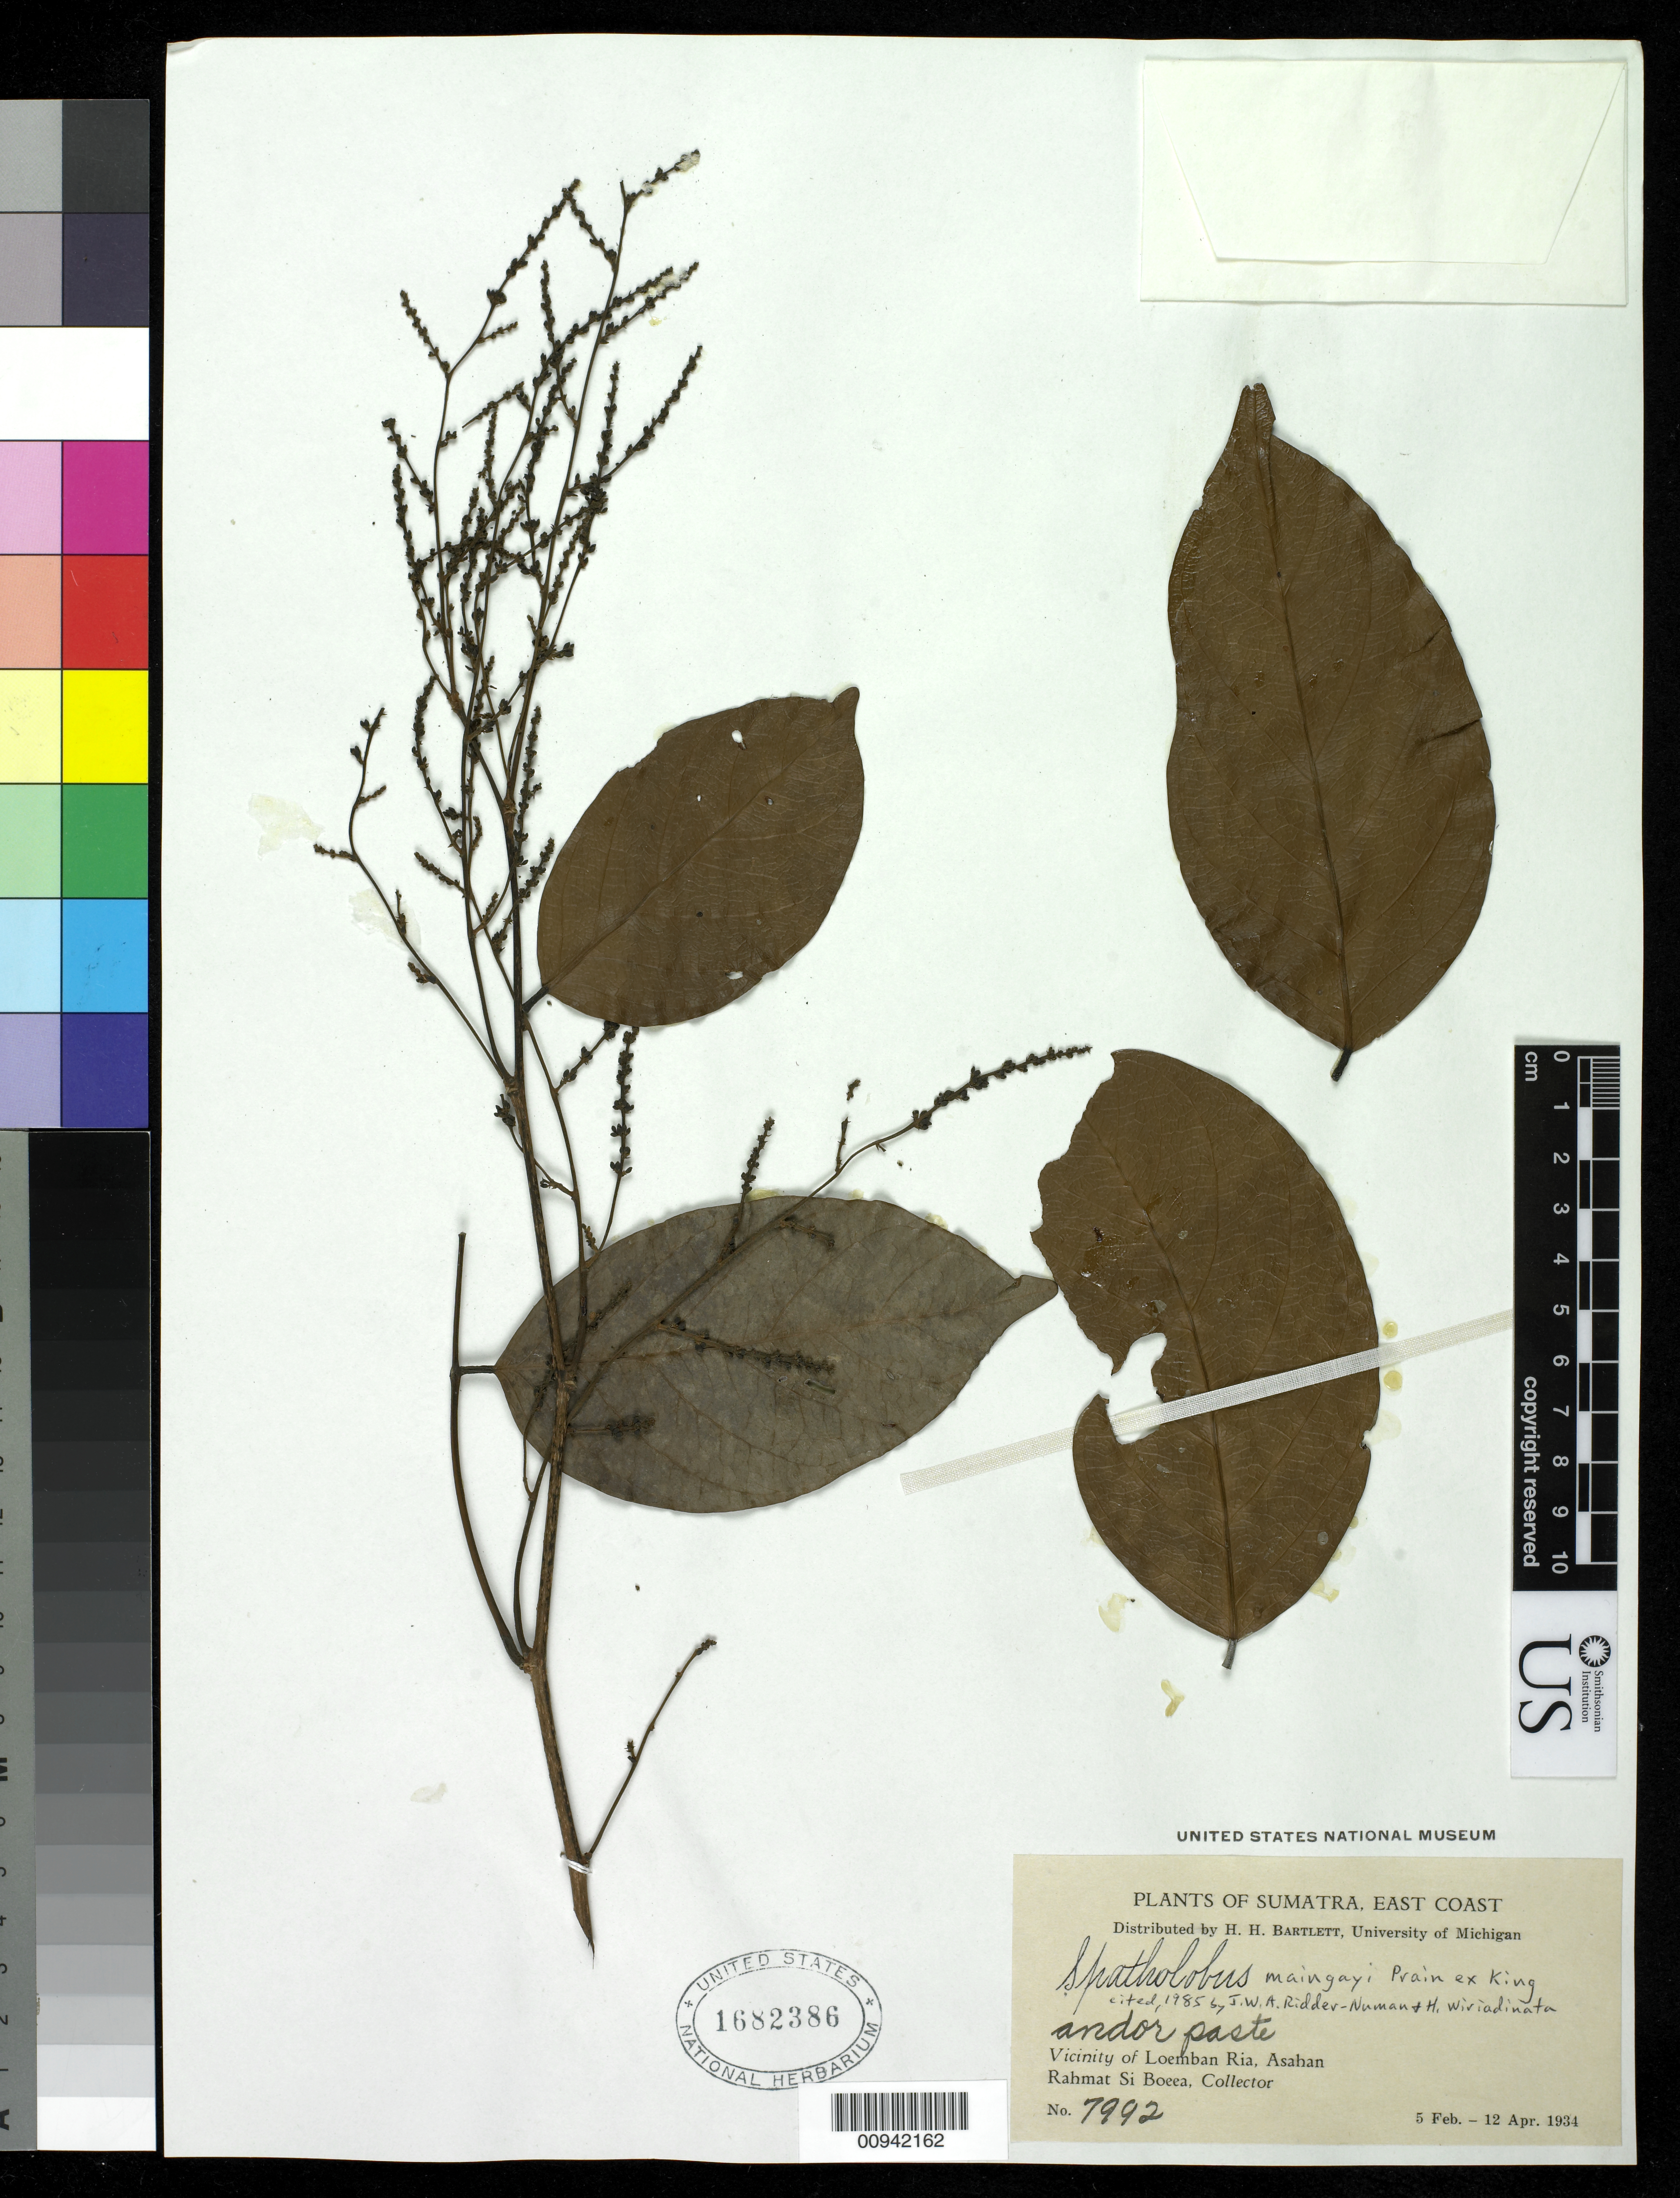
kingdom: Plantae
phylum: Tracheophyta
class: Magnoliopsida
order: Fabales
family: Fabaceae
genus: Spatholobus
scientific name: Spatholobus maingayi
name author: Prain in King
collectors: Rahmat Si Boeea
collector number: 7992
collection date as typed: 05 Feb 1934 to 12 Apr 1934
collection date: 1934-02-05/1934-04-12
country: Indonesia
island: Sumatra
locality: Sumatra, East Coast, vicinity of Loemban Ria, Asahan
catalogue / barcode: US 1682386